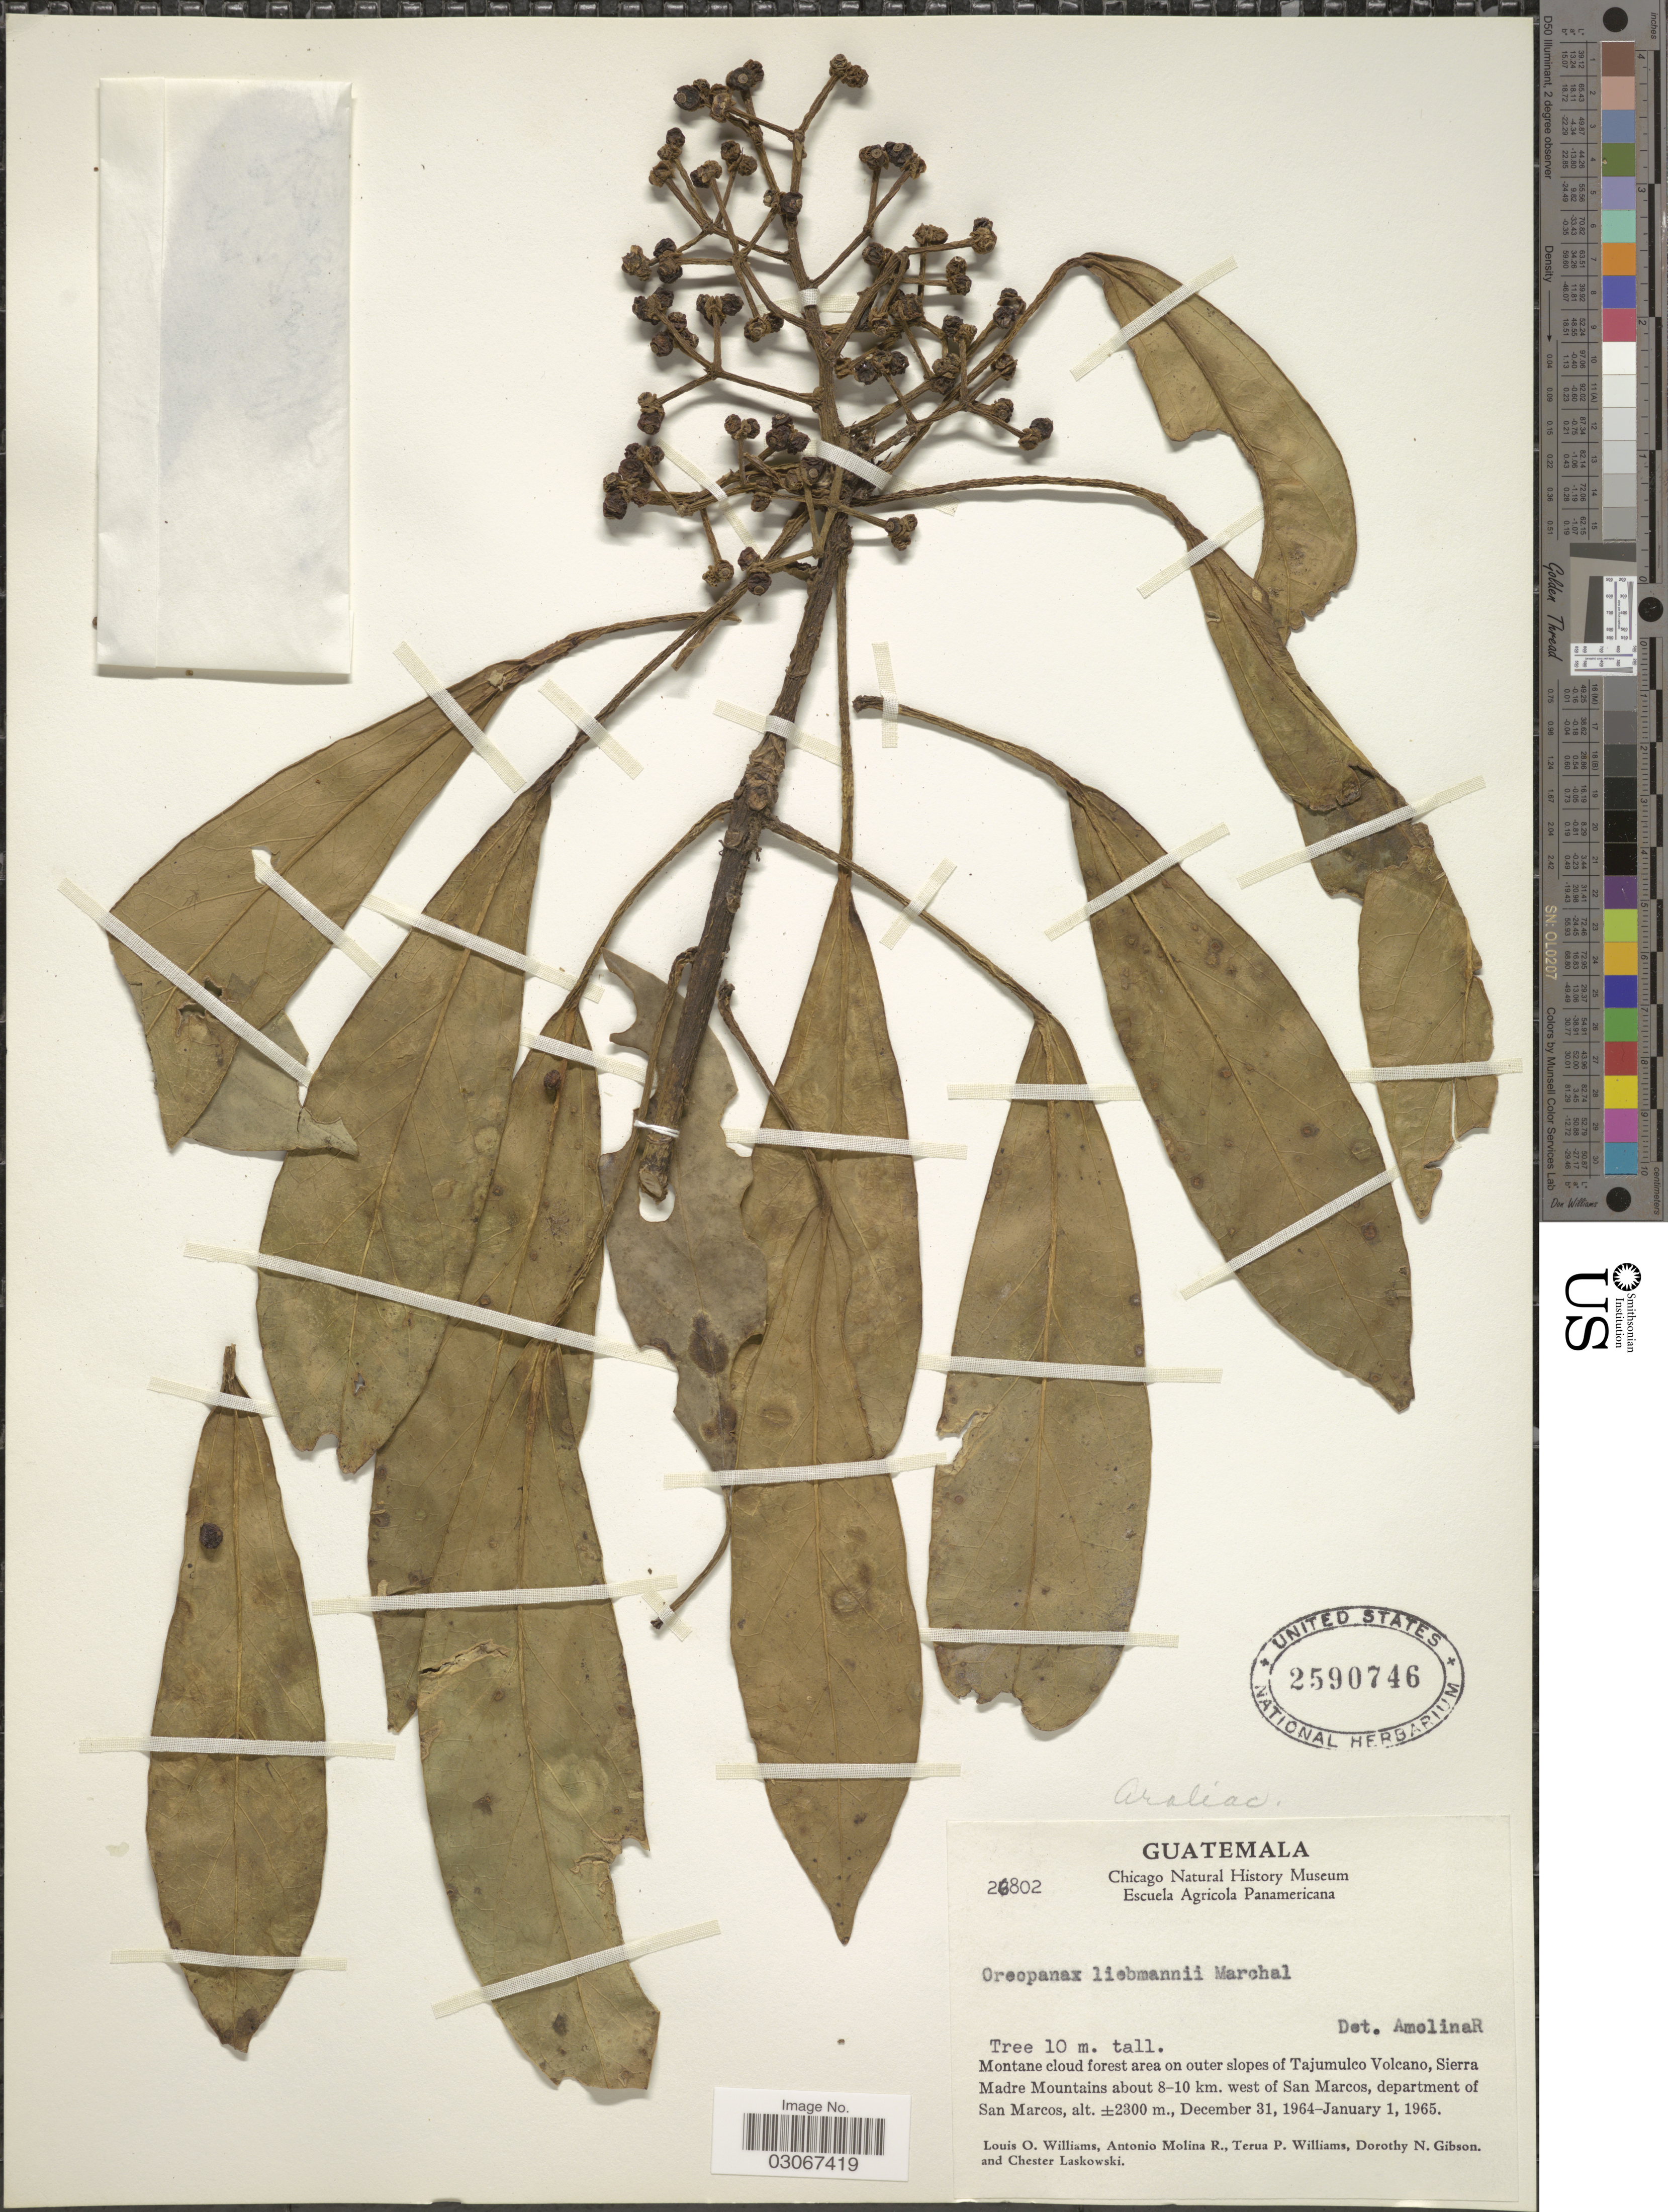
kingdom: Plantae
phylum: Tracheophyta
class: Magnoliopsida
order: Apiales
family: Araliaceae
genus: Oreopanax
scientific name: Oreopanax liebmannii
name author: Marchal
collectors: L. O. Williams, A. Molina R., T. Williams, D. N. Gibson & C. Laskowski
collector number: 26802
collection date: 1964-12-31/1965-01-01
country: Guatemala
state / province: San Marcos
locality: Montane cloud forest area on outer slopes of Tajumulco Volcano, Sierra Madre Mountains about 8-10 km. west of San Marcos, department of San Marcos.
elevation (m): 2300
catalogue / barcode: US 2590746